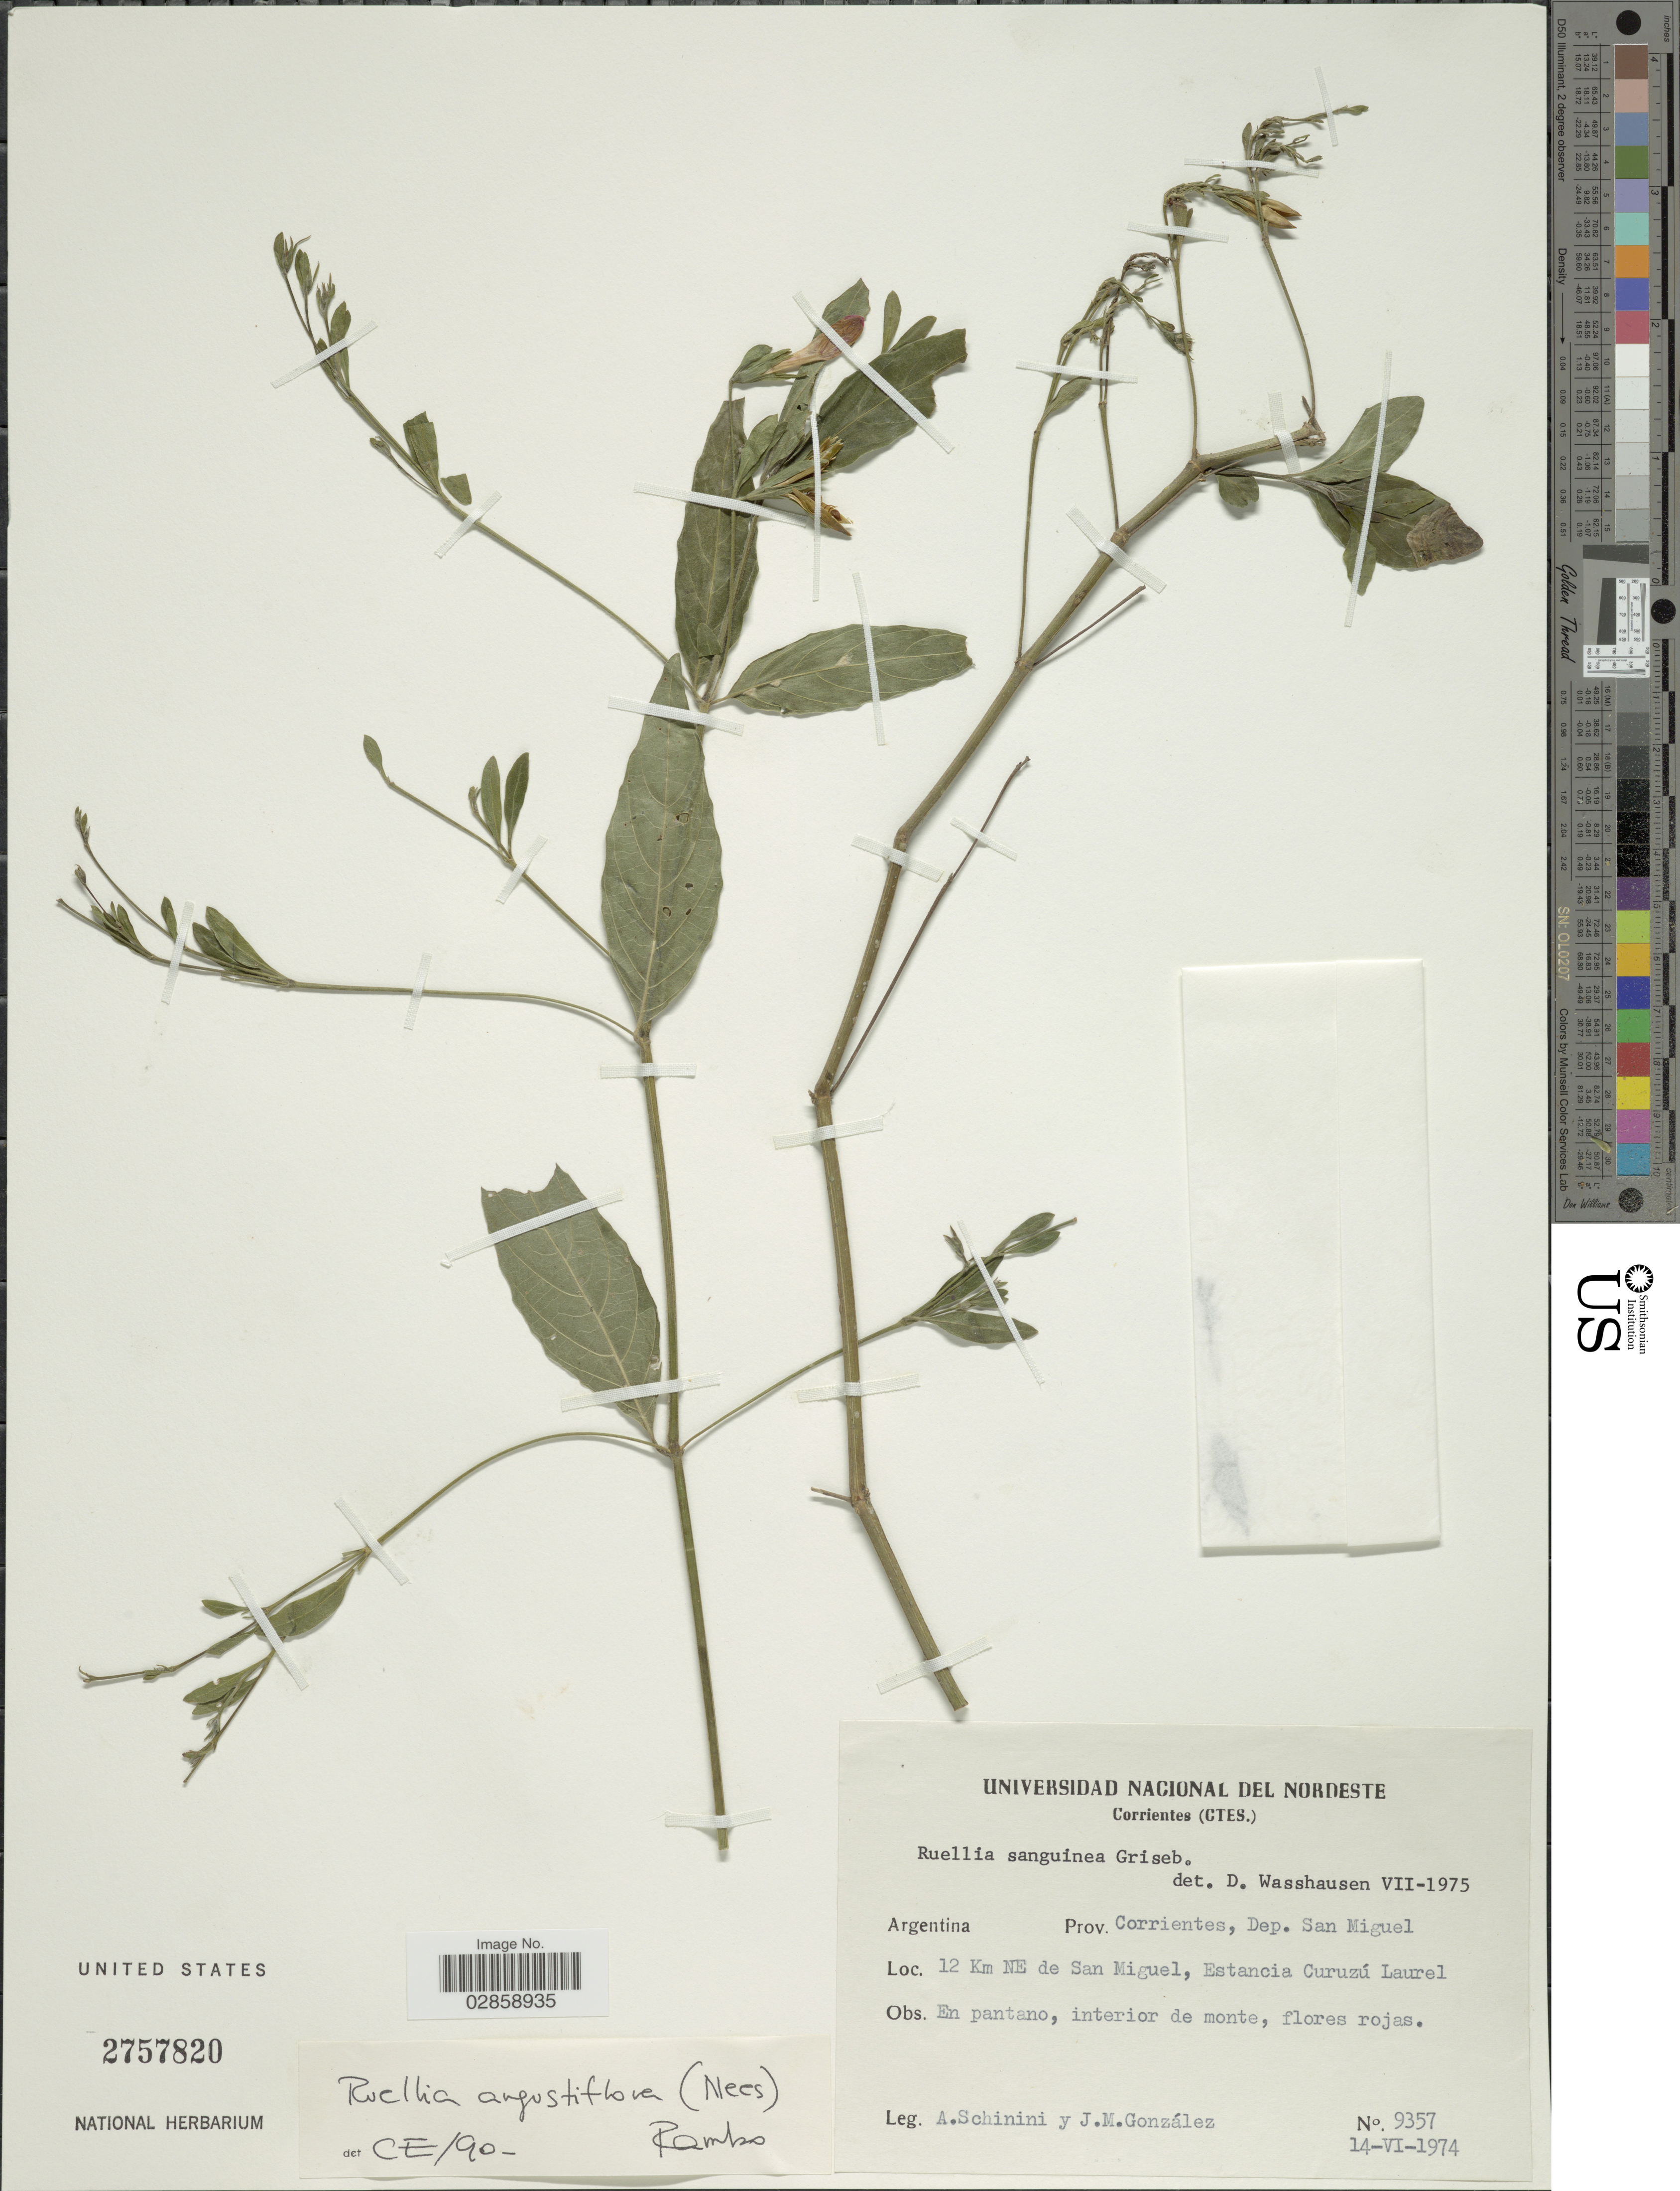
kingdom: Plantae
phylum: Tracheophyta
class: Magnoliopsida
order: Lamiales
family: Acanthaceae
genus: Ruellia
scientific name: Ruellia angustiflora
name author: (Nees) Lindau ex Rambo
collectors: A. Schinini & J. M. Gonzalez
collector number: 9357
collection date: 1974-06-14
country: Argentina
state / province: Corrientes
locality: Dep. San Miguel. 12 Km NE de San Miguel, Estancia Curuzú Laurel.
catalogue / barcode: US 2757820